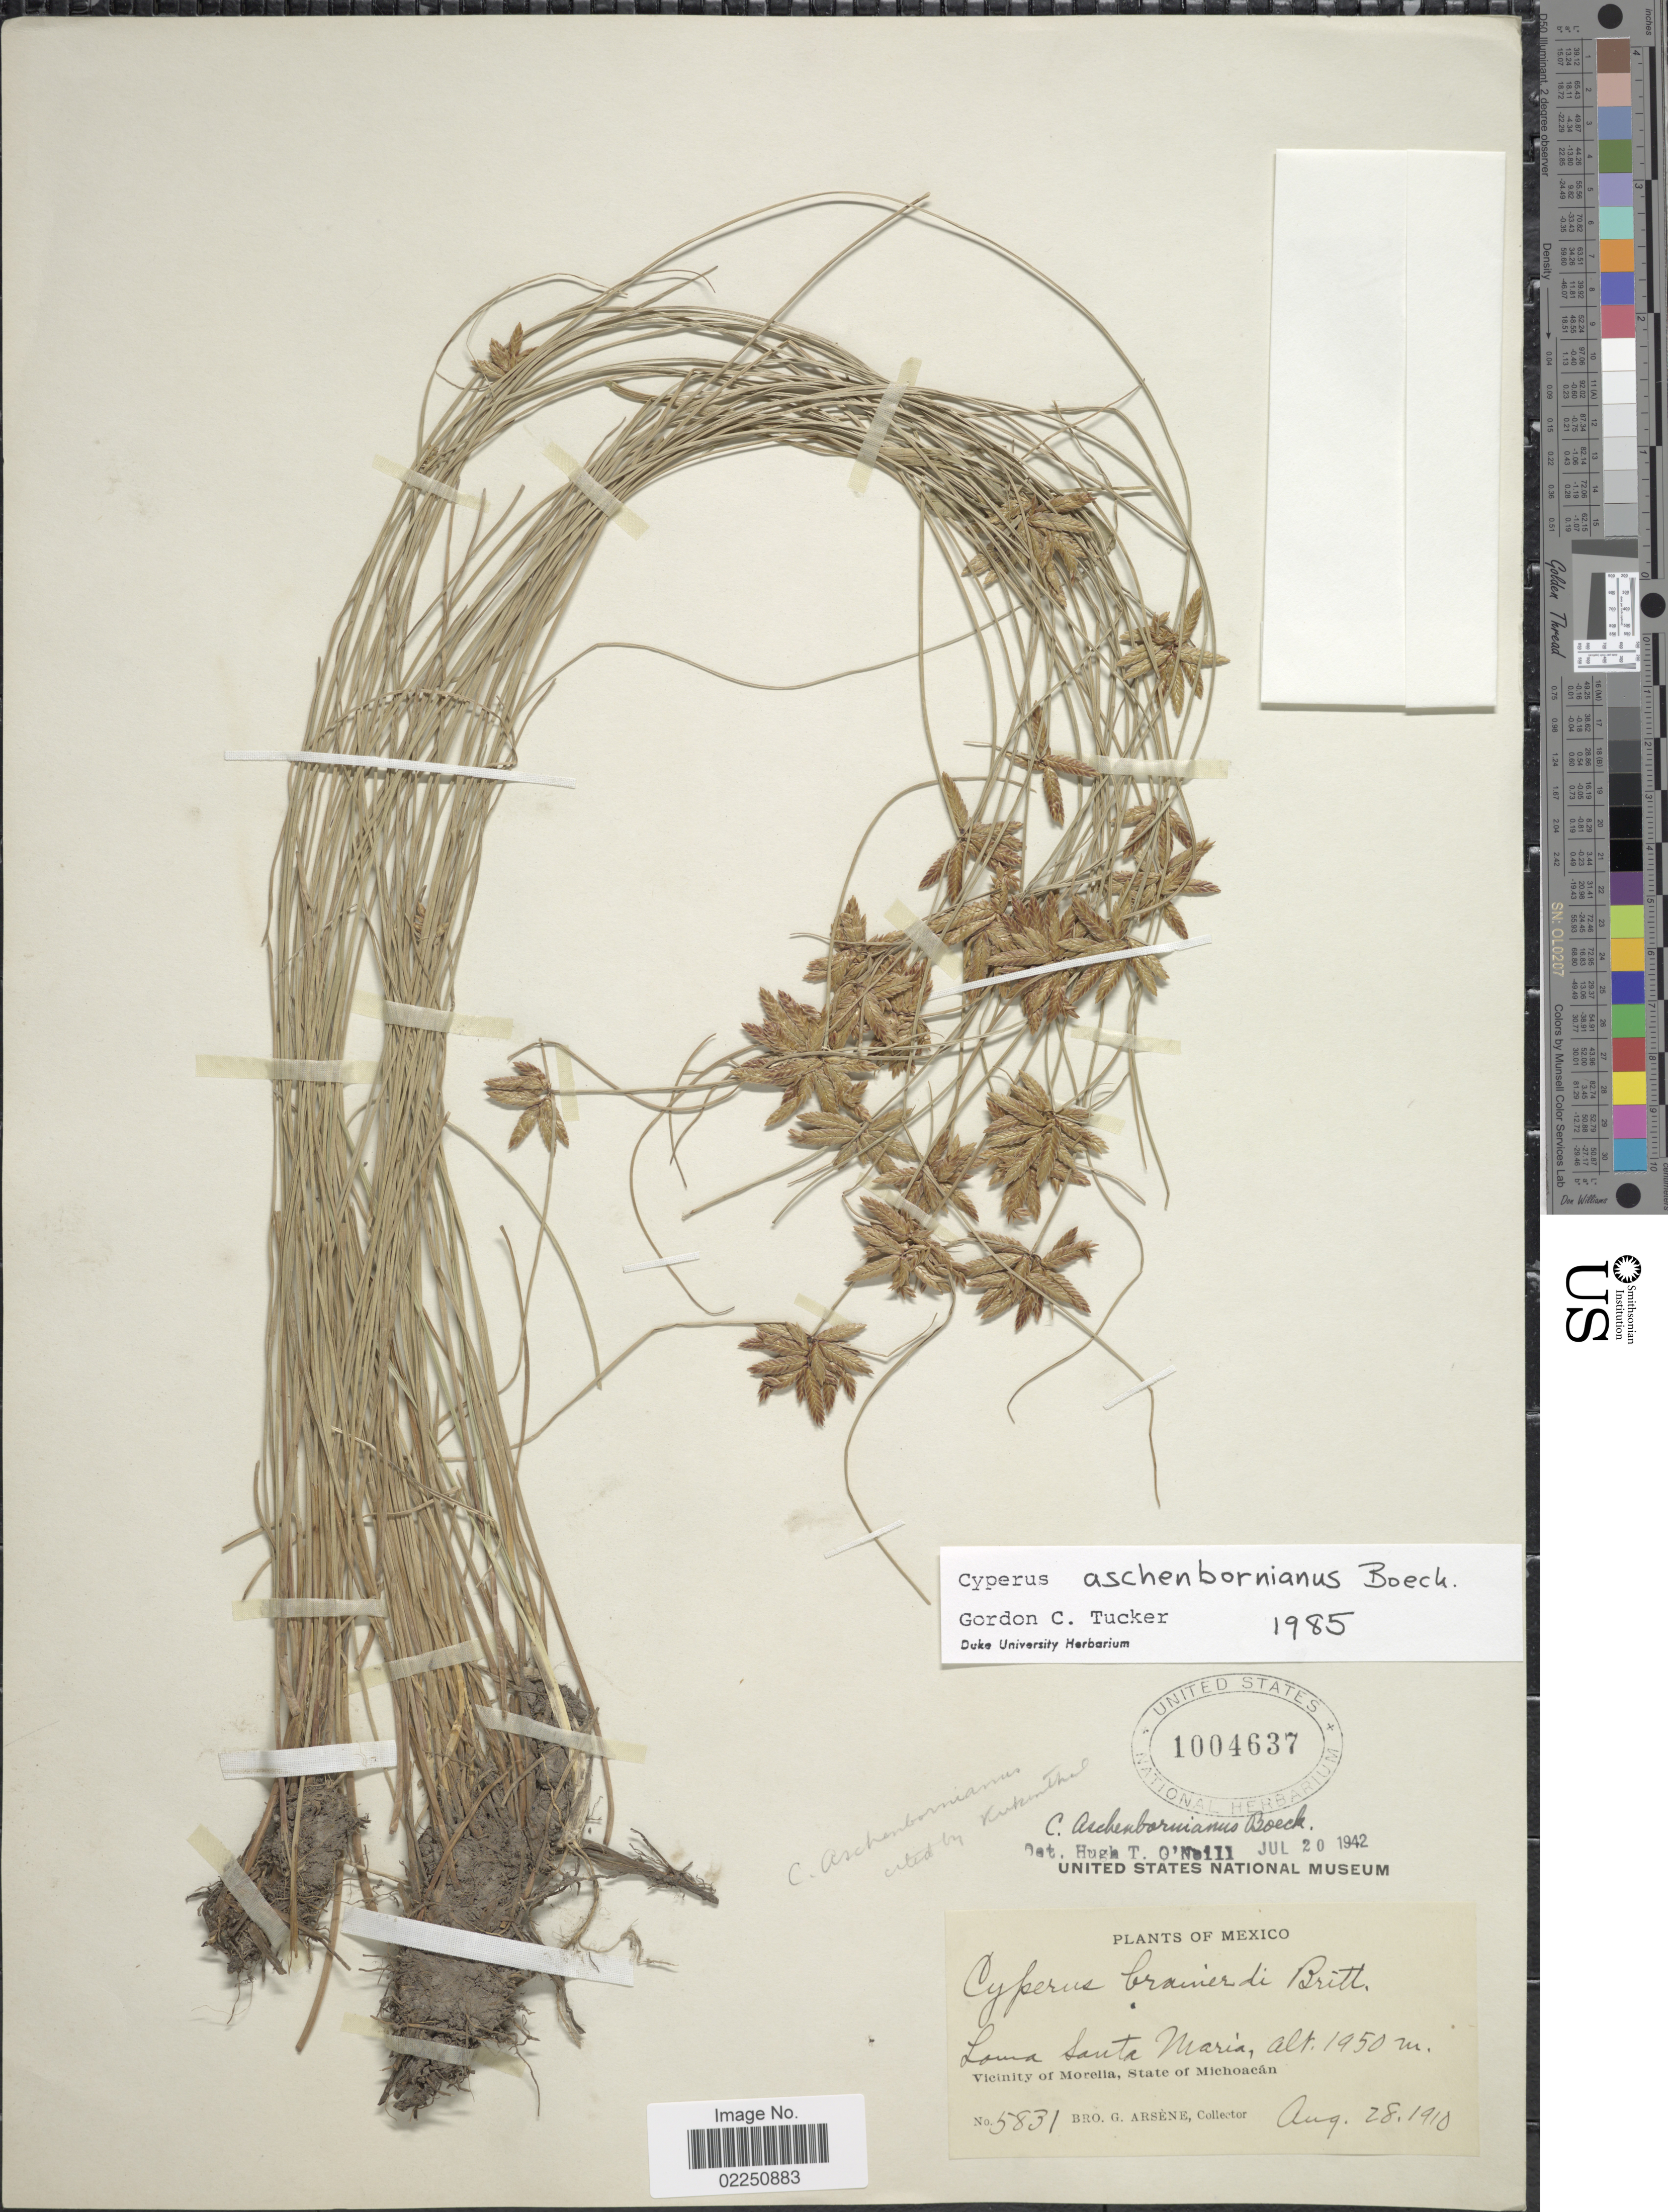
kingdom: Plantae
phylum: Tracheophyta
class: Liliopsida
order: Poales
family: Cyperaceae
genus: Cyperus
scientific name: Cyperus aschenbornianus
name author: Boeckeler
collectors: Bro. G. Arsène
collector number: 5831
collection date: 1910-08-28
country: Mexico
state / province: Michoacán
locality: Loma Santa Maria. Vicinity of Morelia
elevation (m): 1950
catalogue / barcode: US 1004637